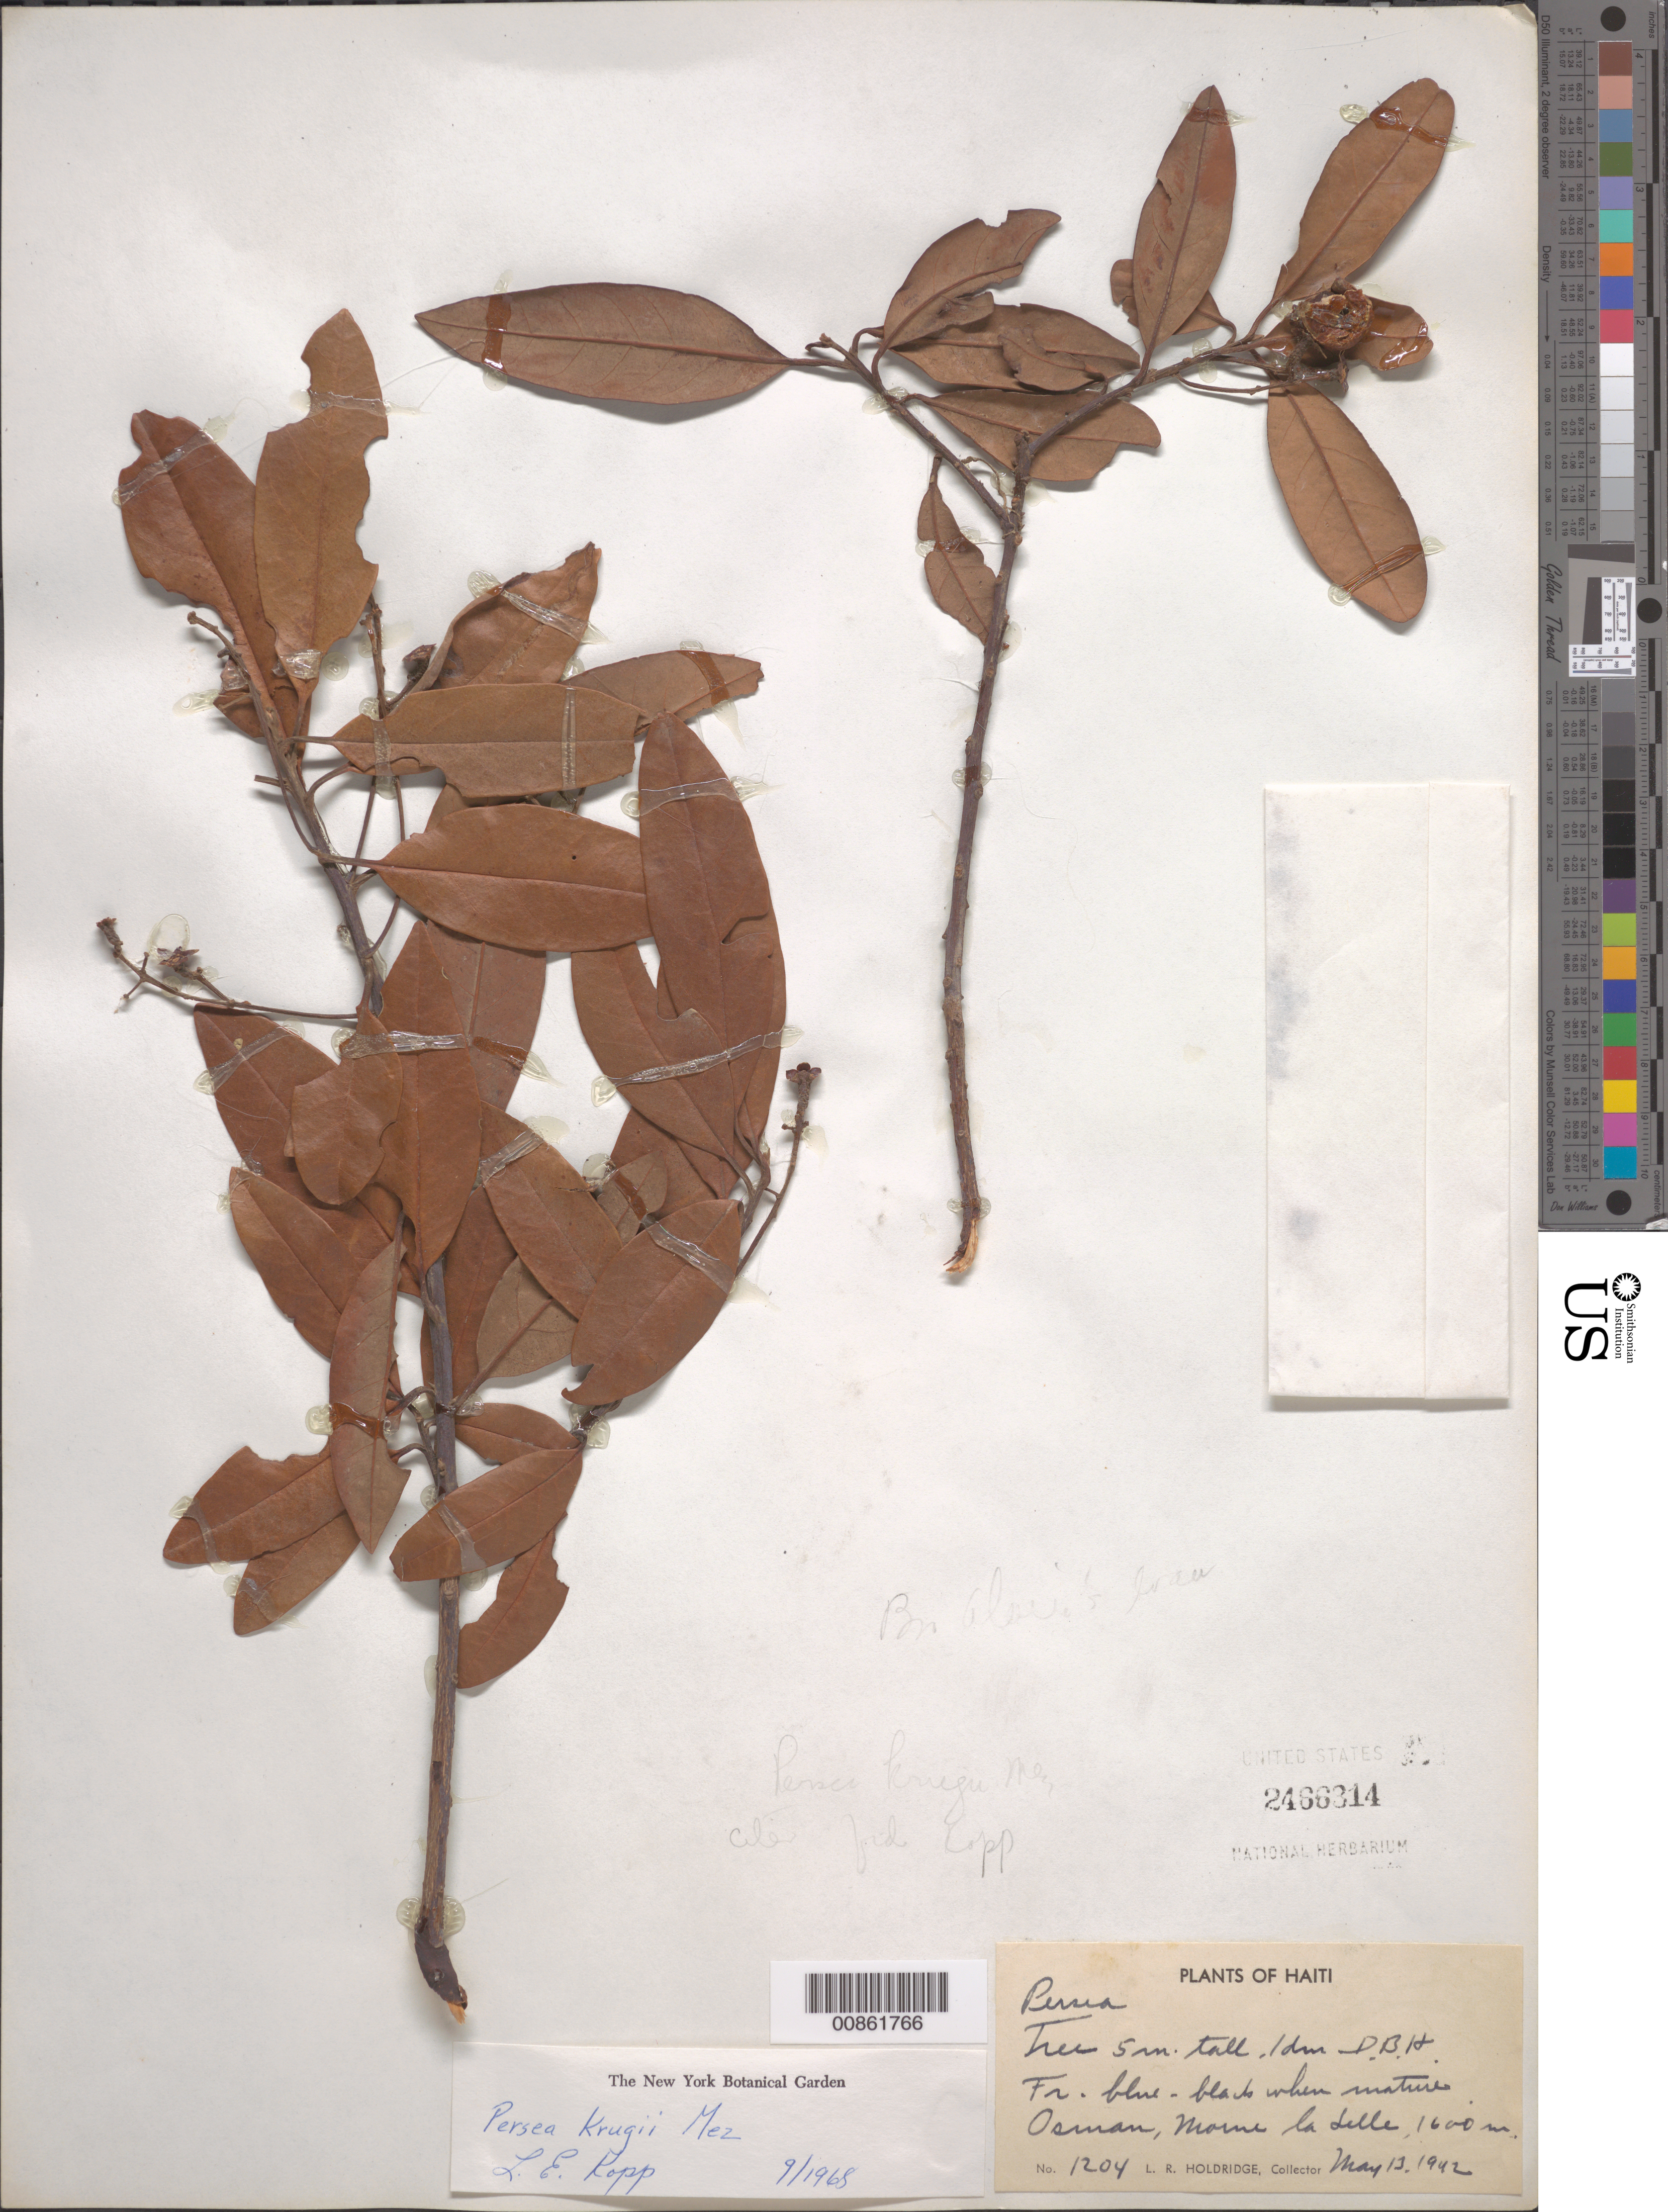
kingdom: Plantae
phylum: Tracheophyta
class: Magnoliopsida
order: Laurales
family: Lauraceae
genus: Persea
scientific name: Persea krugii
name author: Mez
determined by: Kopp, L. E., (NY), New York Botanical Garden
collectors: L. Holdridge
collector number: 1204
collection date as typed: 13 May 1942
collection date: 1942-05-13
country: Haiti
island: Hispaniola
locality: Osman, Morne la Selle.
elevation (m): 1600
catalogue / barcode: US 2466314